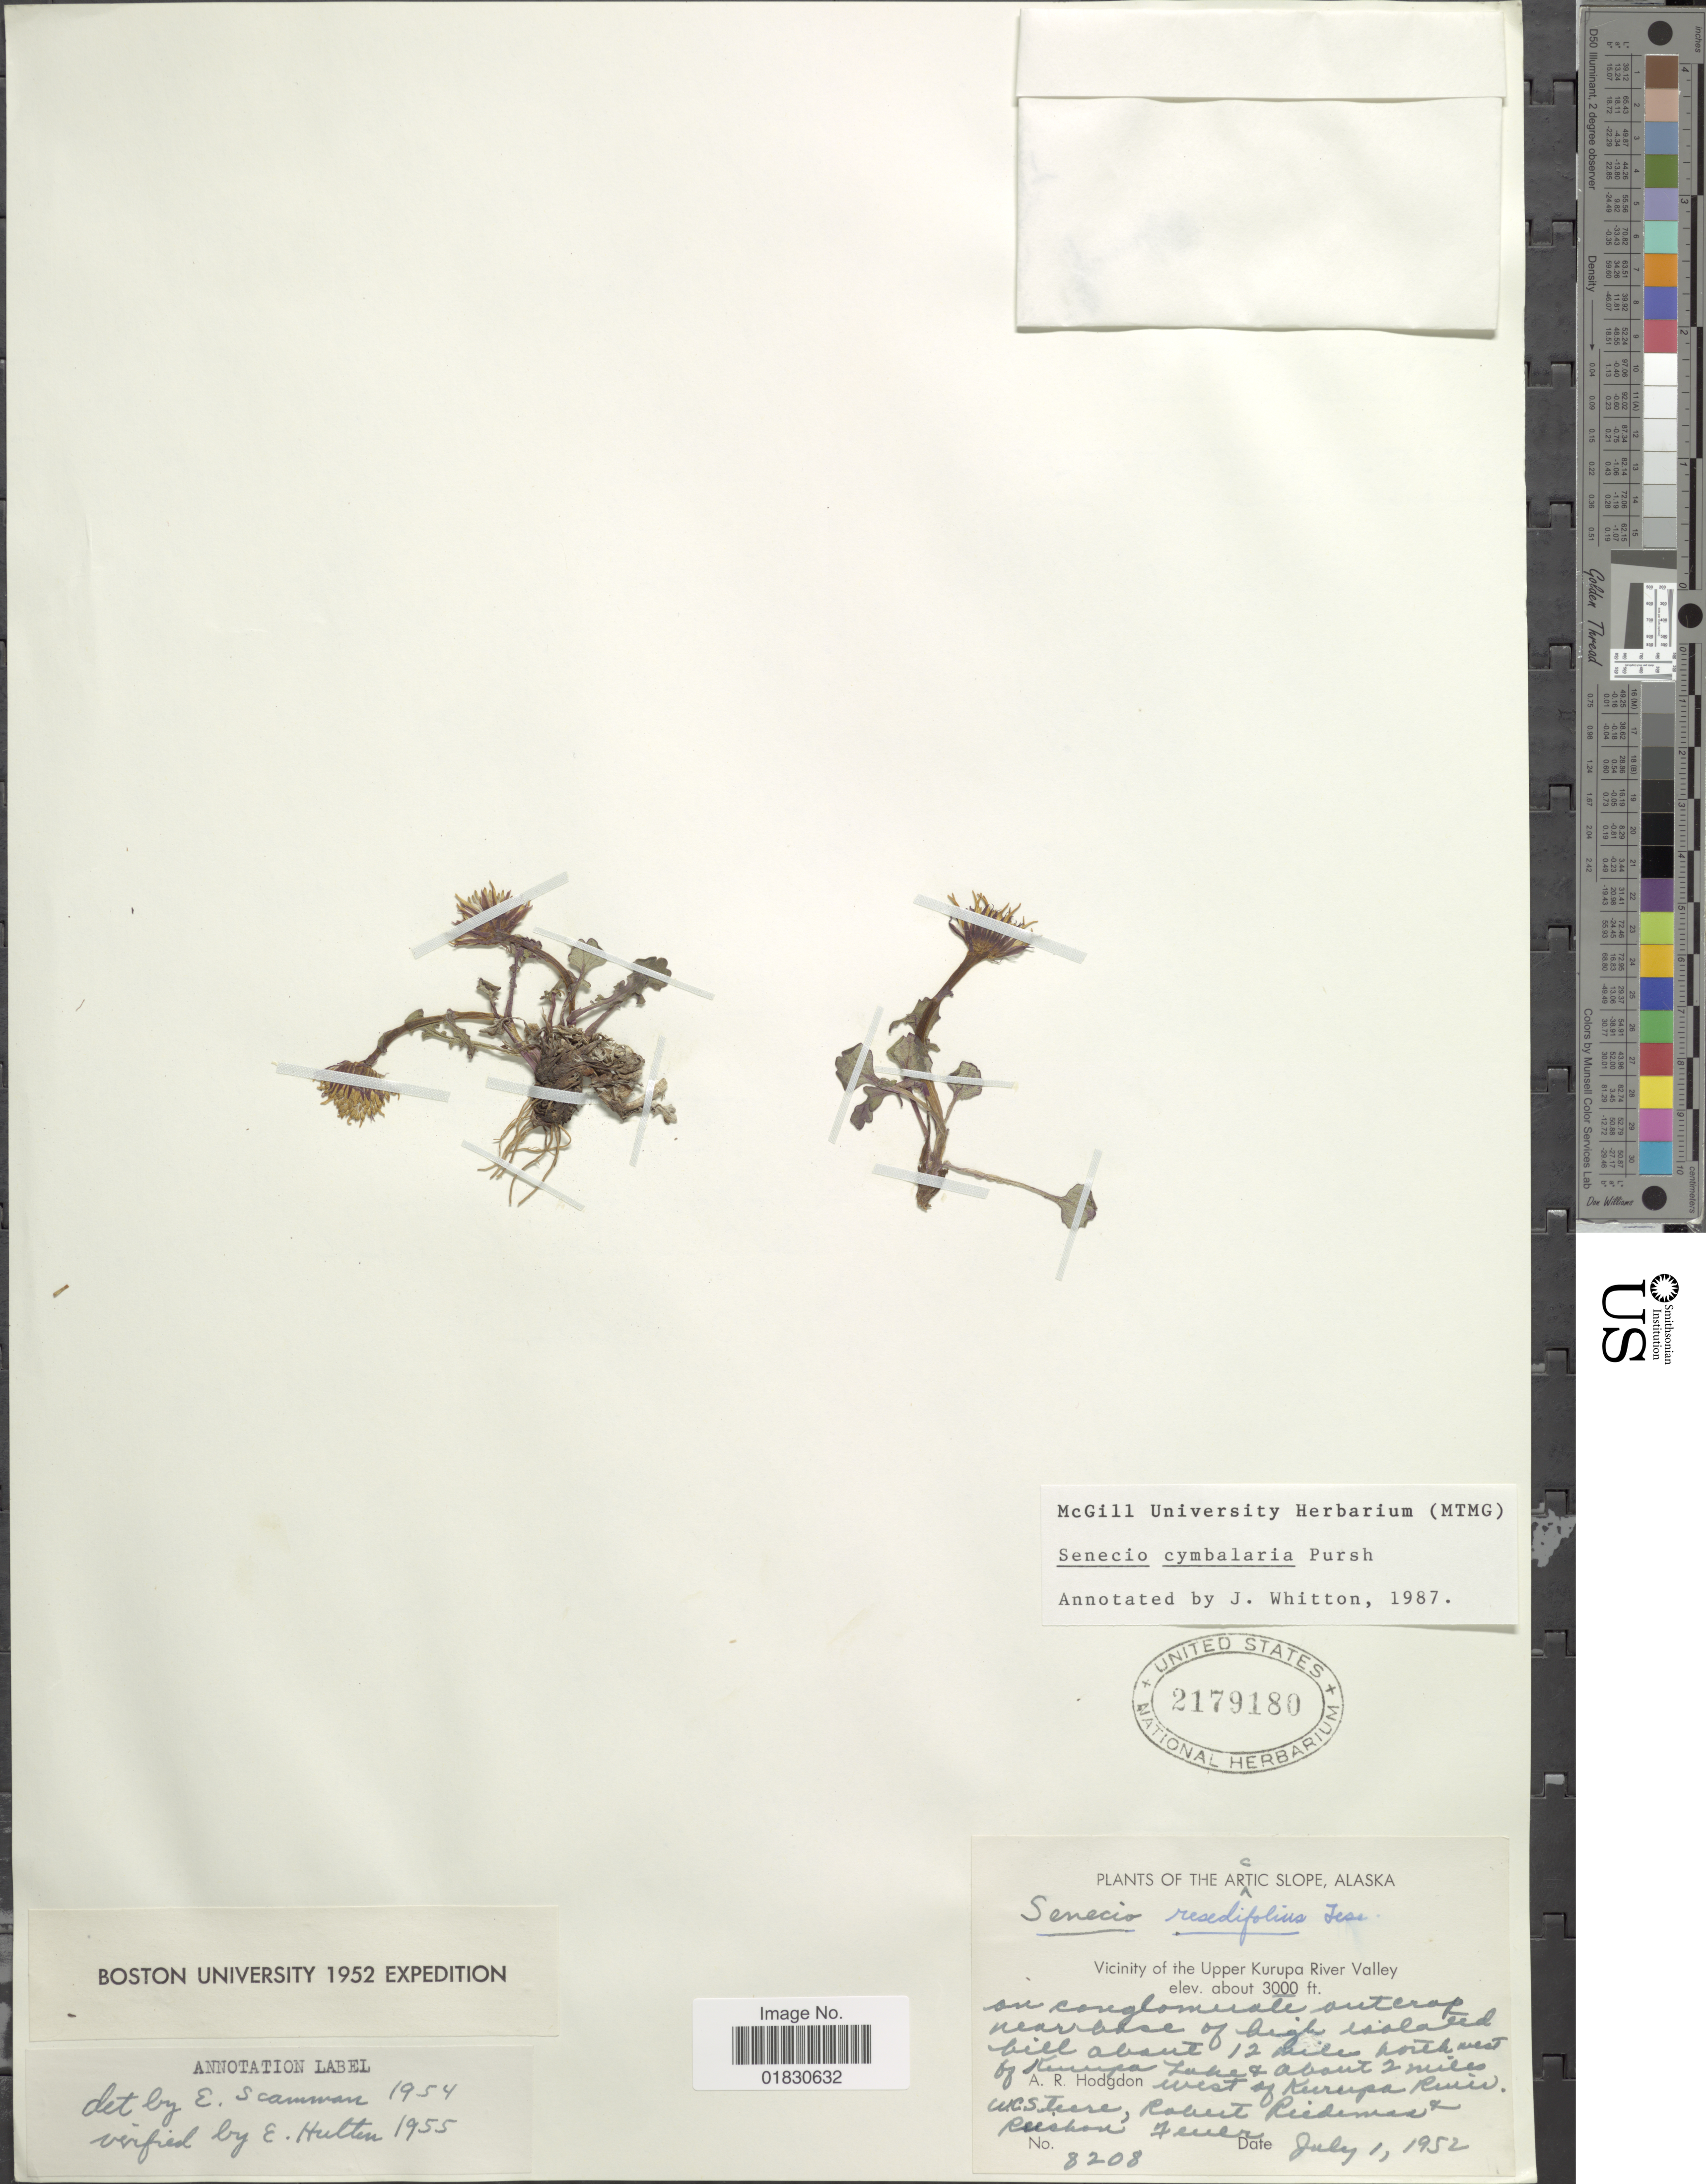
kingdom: Plantae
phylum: Tracheophyta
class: Magnoliopsida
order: Asterales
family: Asteraceae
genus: Packera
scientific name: Packera cymbalaria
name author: (Pursh) W.A. Weber & Á. Löve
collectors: A. R. Hodgdon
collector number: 8208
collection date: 1952-07-01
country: United States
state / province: Alaska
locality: Arctic Slope, Alaska, Vicinity of the Upper Kurupa River Valley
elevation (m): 914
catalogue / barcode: US 2179180